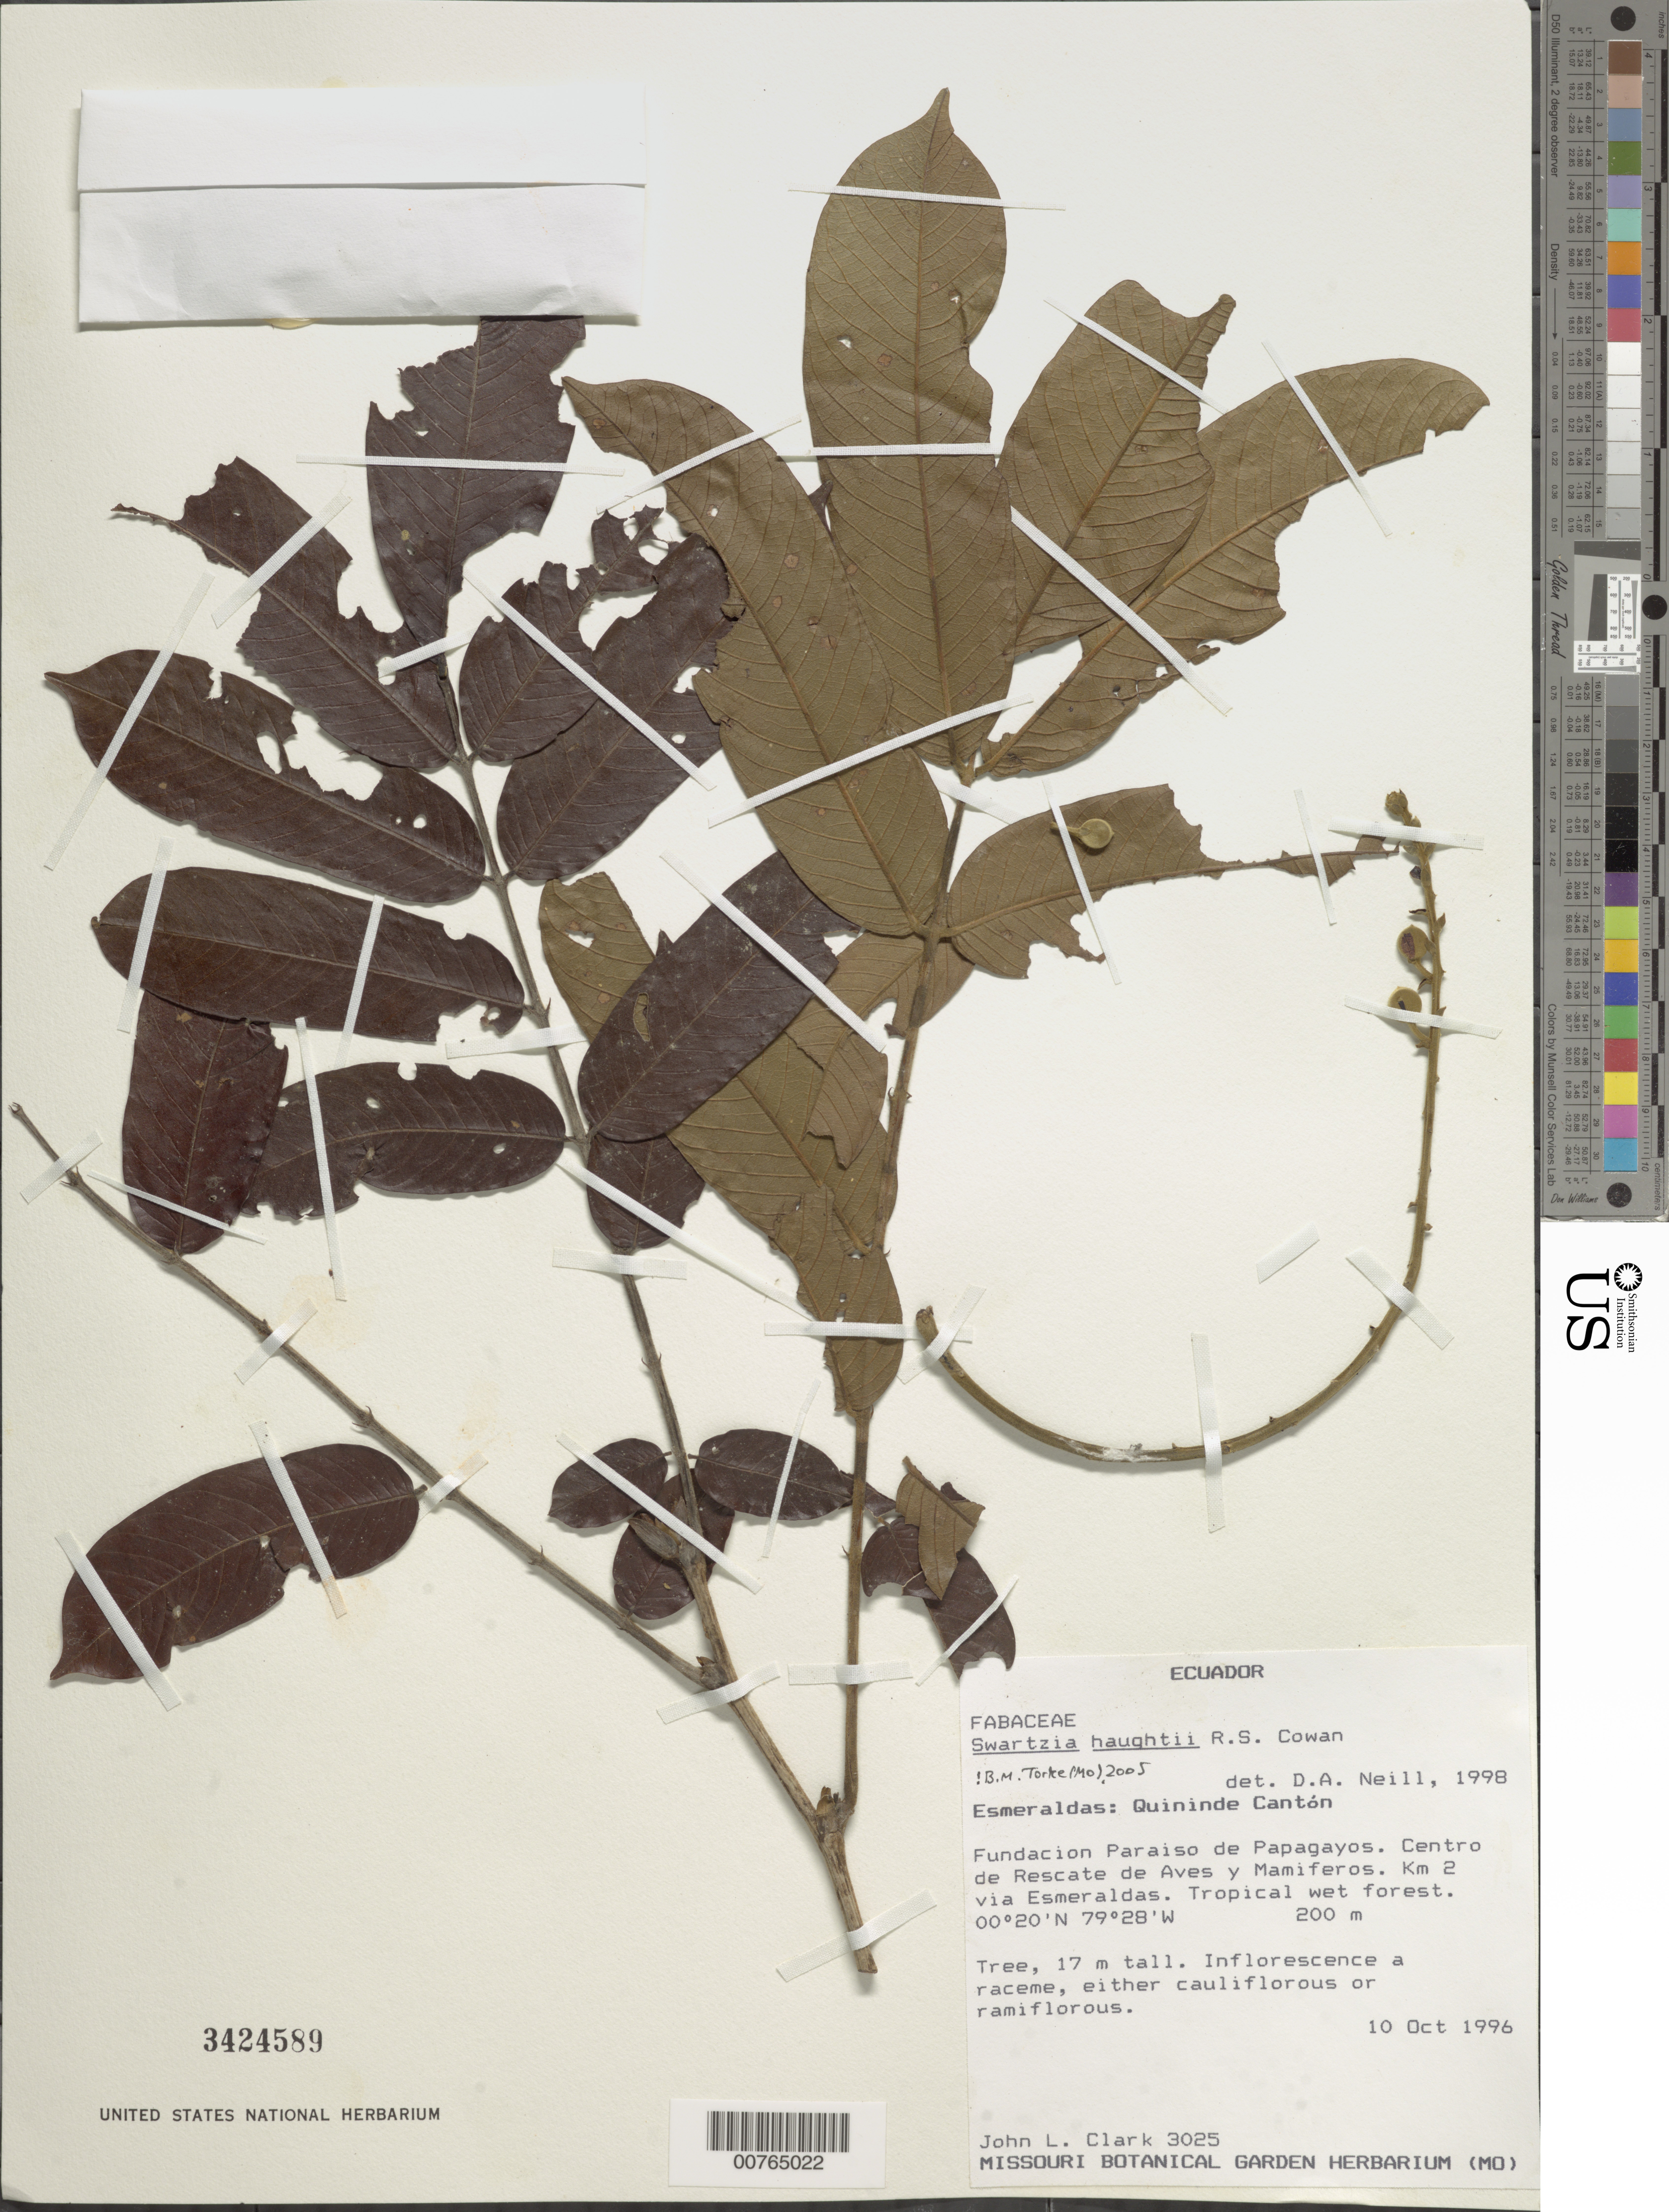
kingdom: Plantae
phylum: Tracheophyta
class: Magnoliopsida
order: Fabales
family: Fabaceae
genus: Swartzia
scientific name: Swartzia haughtii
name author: R.S. Cowan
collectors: J. L. Clark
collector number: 3025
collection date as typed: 10 Oct 1996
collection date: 1996-10-10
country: Ecuador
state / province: Esmeraldas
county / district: Quininde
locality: Fundacion Paraiso de Papagayos, Centro de Rescate de Aves y Mamiferos, km 2 via Esmeraldas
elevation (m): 200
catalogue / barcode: US 3424589